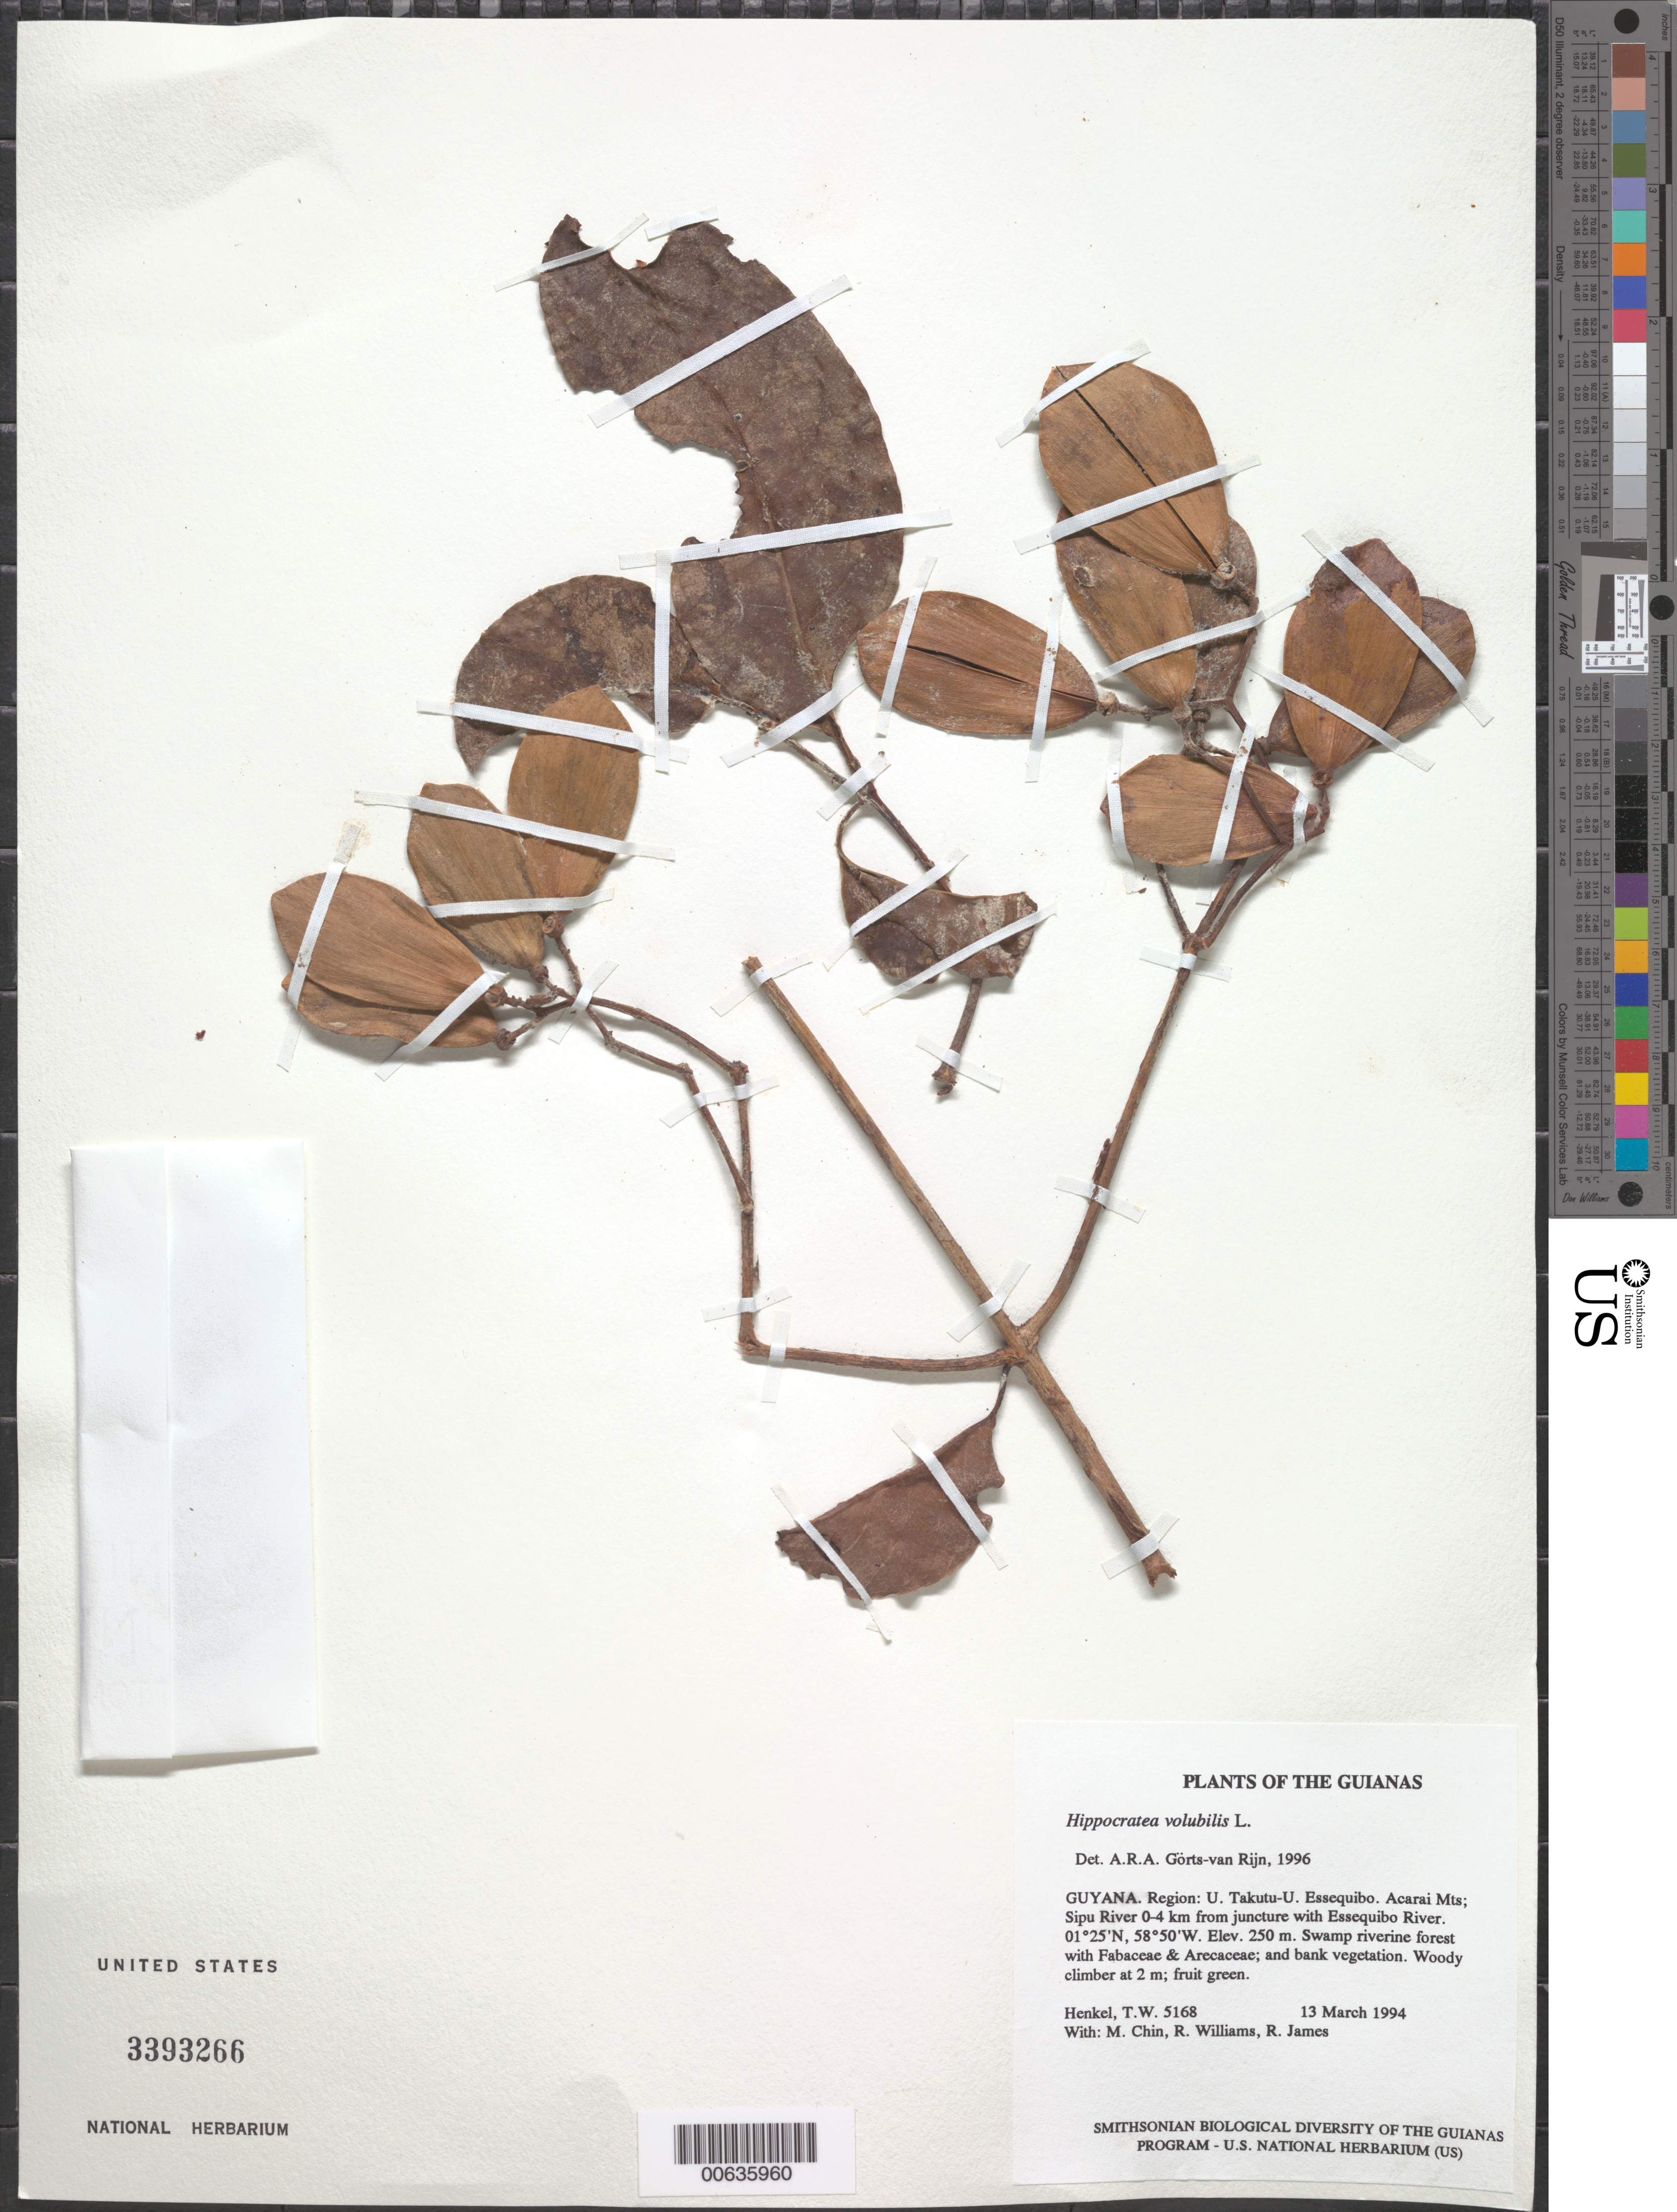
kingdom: Plantae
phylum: Tracheophyta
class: Magnoliopsida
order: Celastrales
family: Celastraceae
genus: Hippocratea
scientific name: Hippocratea volubilis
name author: L.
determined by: Görts-van Rijn, A. R. A.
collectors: T. Henkel, M. Chin, R. Williams & R. James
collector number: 5168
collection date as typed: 13 March 1994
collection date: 1994-03-13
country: Guyana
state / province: U. Takutu-U. Essequibo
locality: Acarai Mts; Sipu River 0-4 km from juncture with Essequibo River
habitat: Swamp riverine forest with Fabaceae & Arecaceae; and bank vegetation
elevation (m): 250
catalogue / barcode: US 3393266